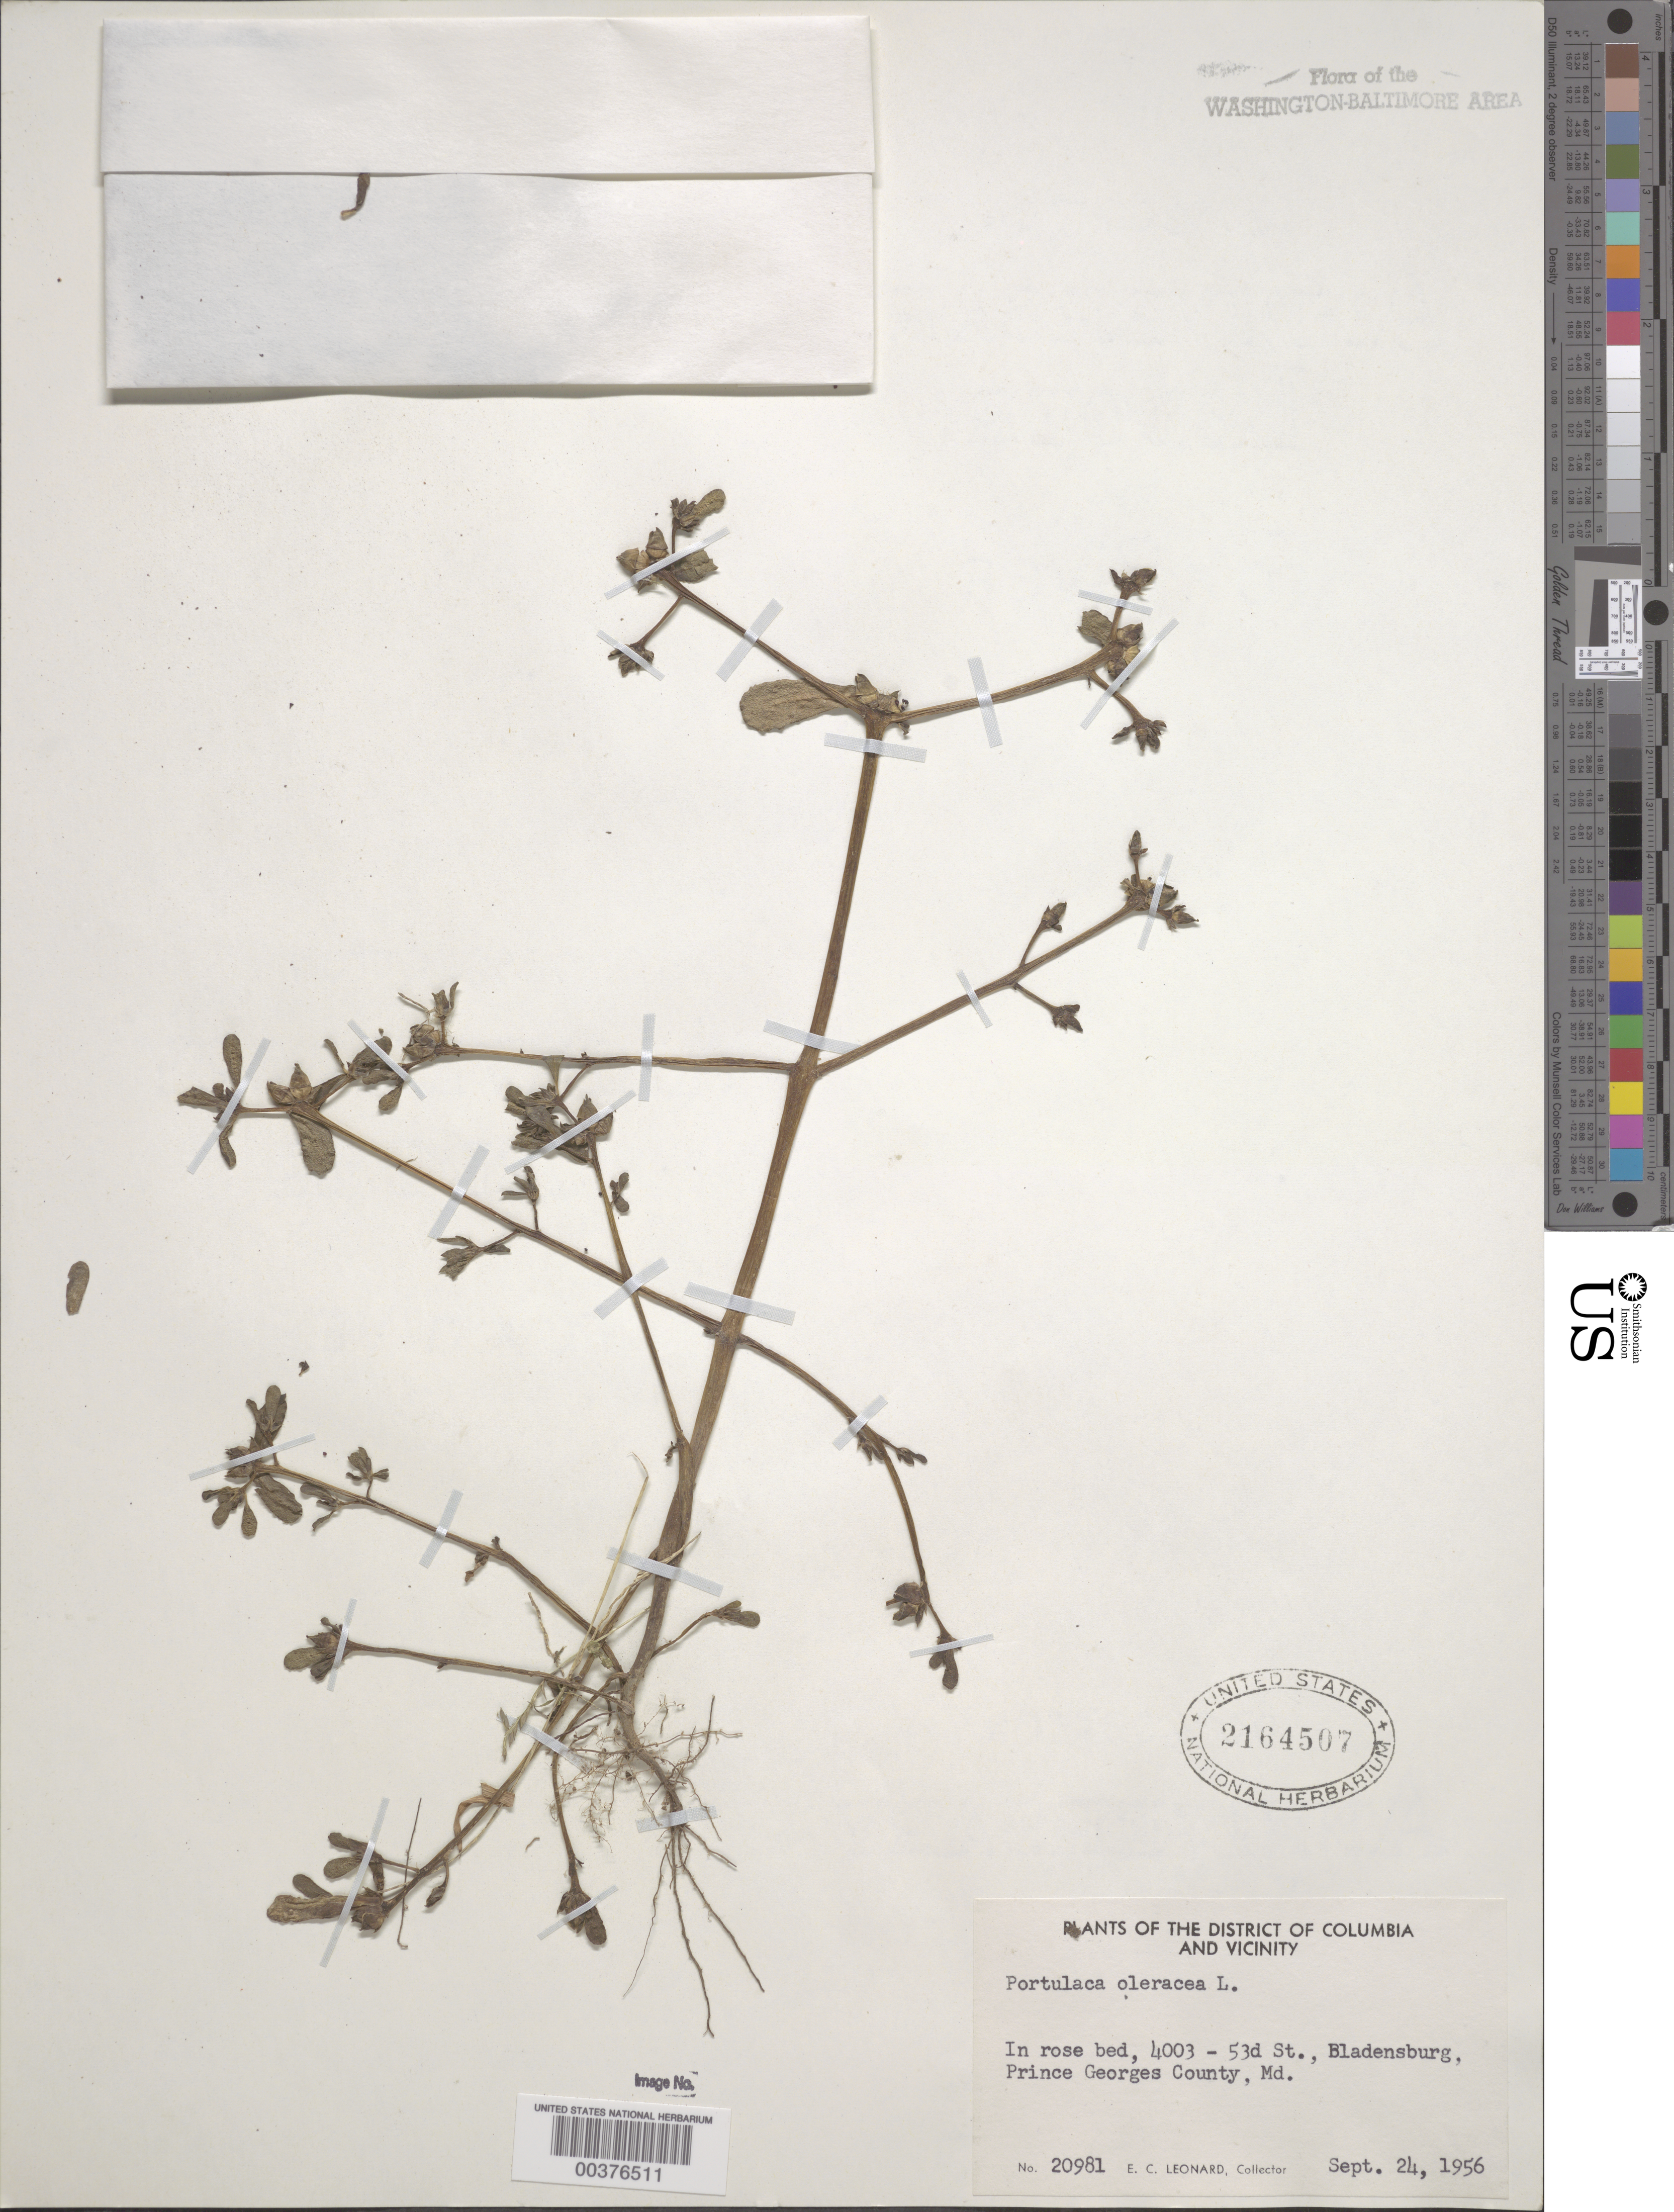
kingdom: Plantae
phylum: Tracheophyta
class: Magnoliopsida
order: Caryophyllales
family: Portulacaceae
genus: Portulaca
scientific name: Portulaca oleracea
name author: L.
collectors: E. C. Leonard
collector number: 20981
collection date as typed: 24 Sep 1956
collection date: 1956-09-24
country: United States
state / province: Maryland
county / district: Prince George's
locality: Bladensburg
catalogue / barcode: US 2164507